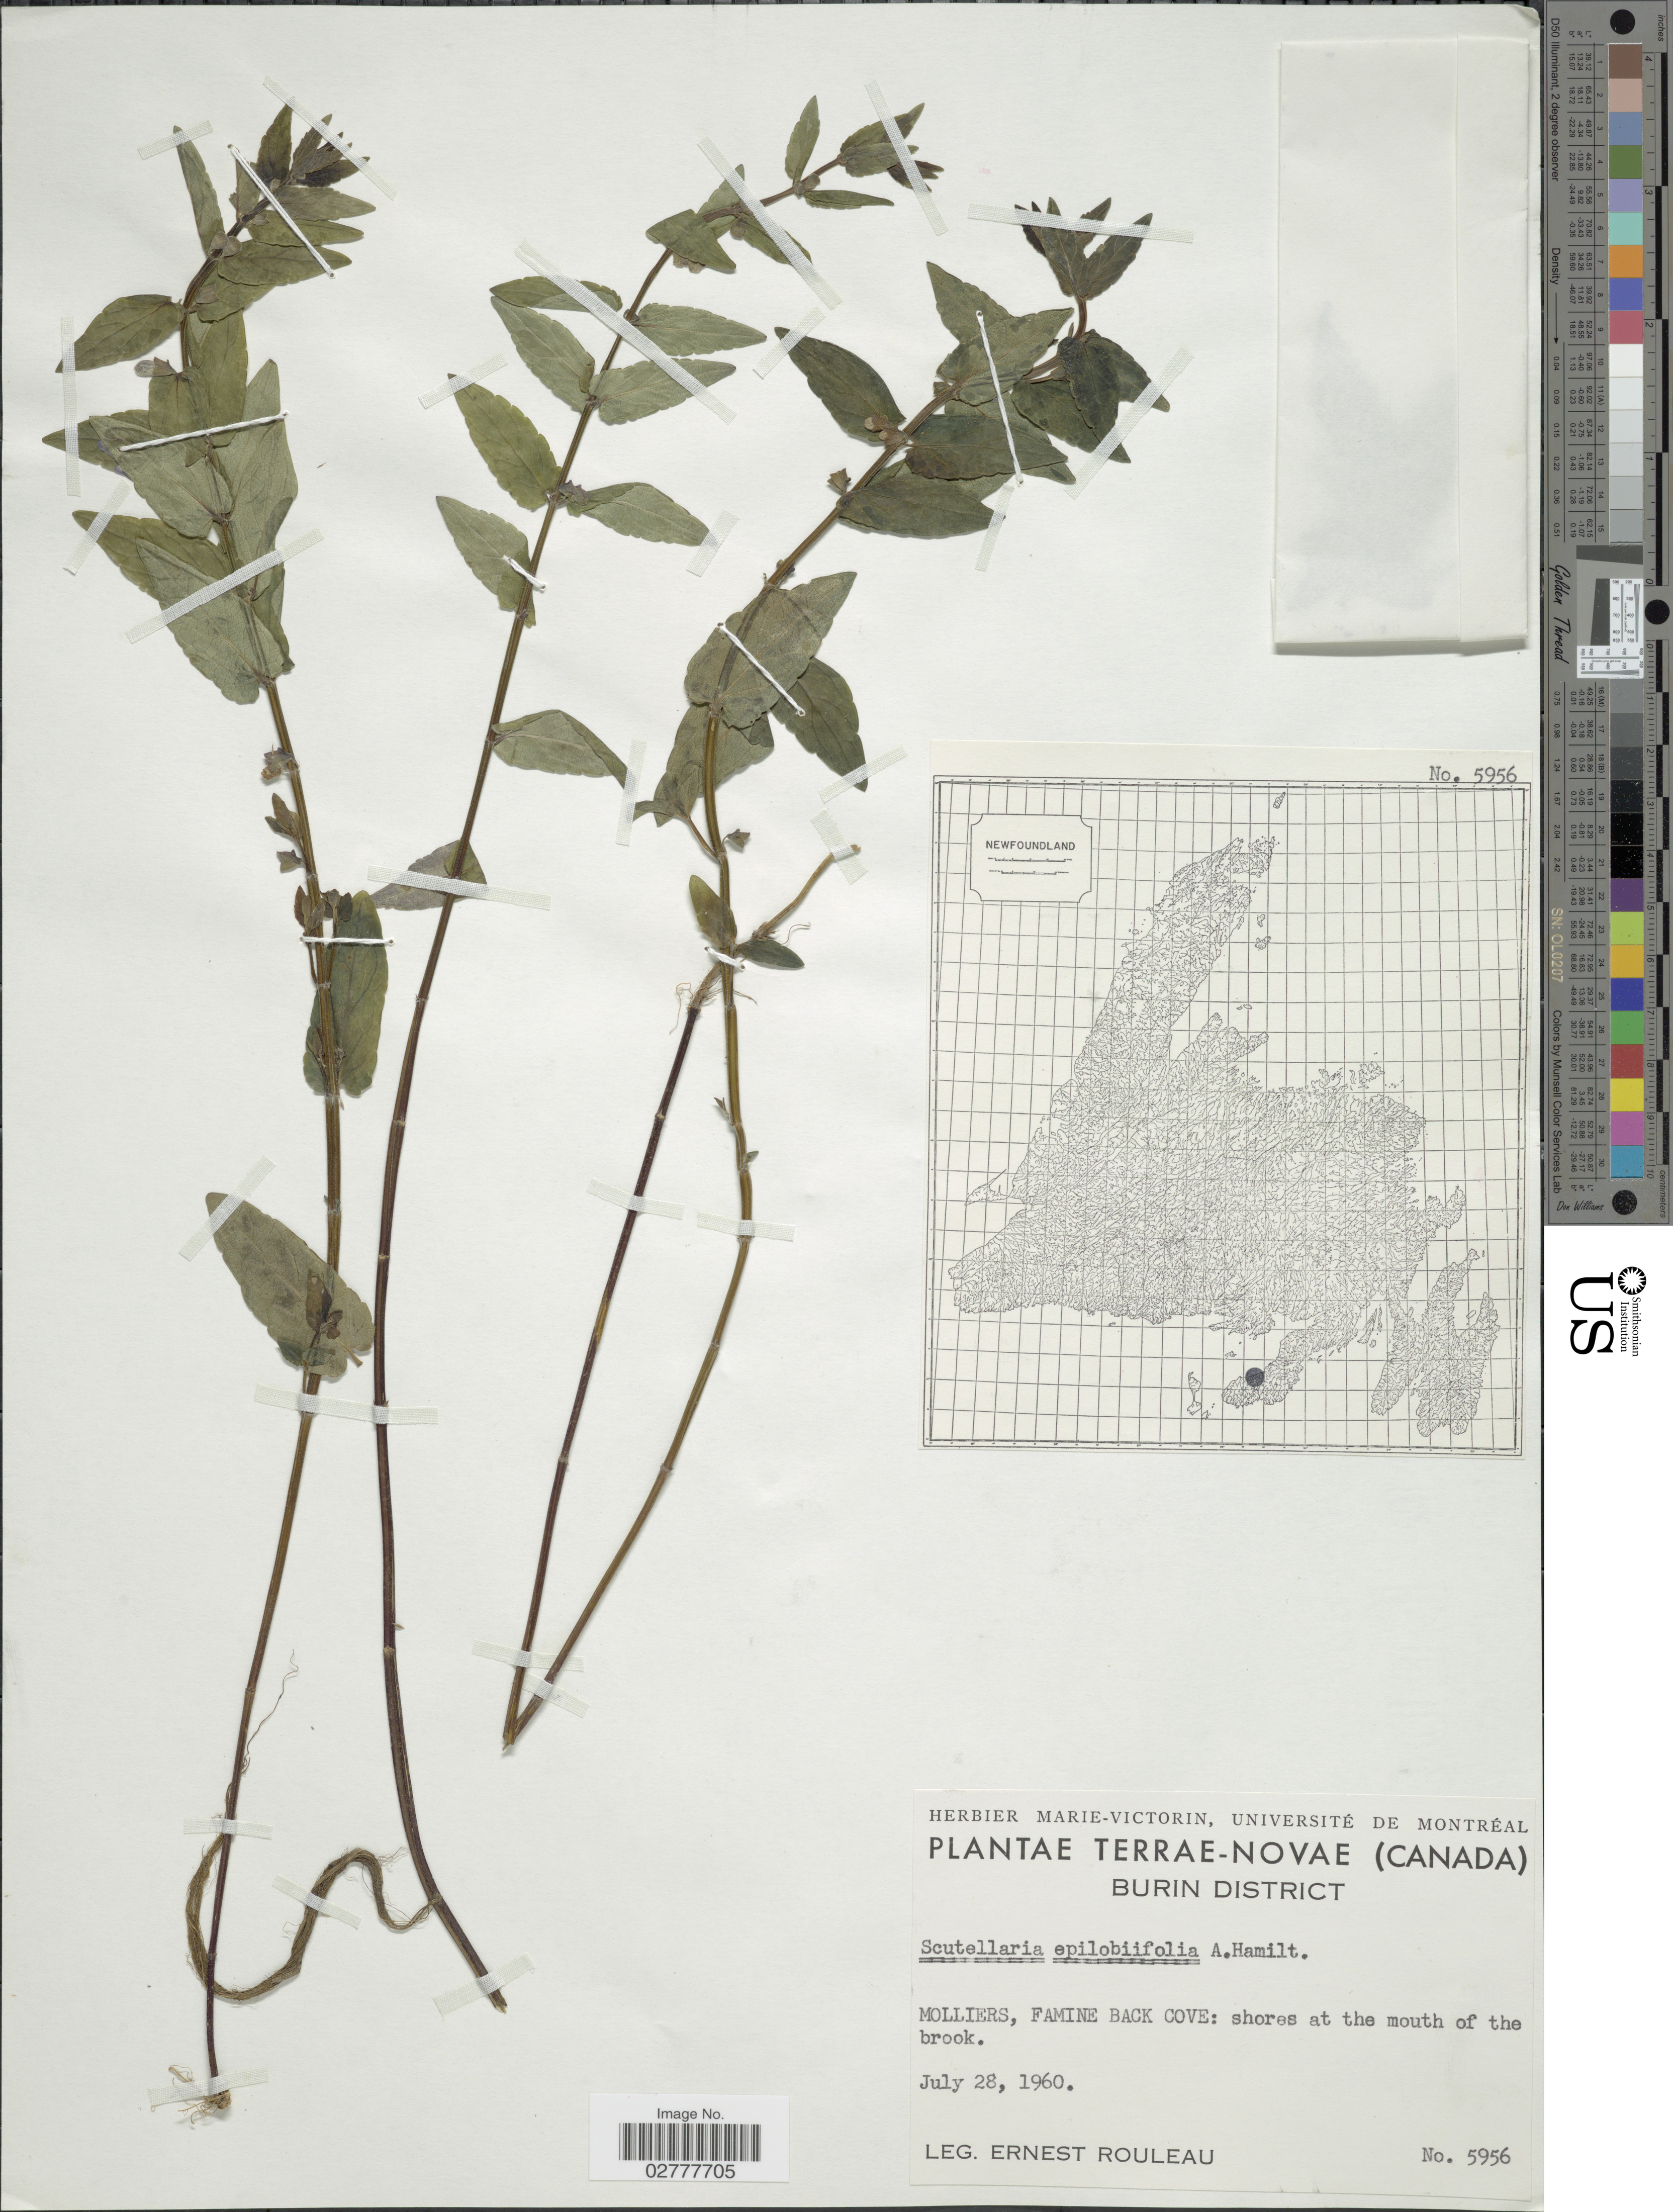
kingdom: Plantae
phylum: Tracheophyta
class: Magnoliopsida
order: Lamiales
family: Lamiaceae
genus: Scutellaria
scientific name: Scutellaria epilobiifolia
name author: A. Ham.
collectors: J. Rouleau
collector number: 5956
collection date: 1960-07-28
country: Canada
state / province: Newfoundland and Labrador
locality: Terrae-Novae, Burin District, Molliers, Famine Back Cove, shores at the mouth of the brook.